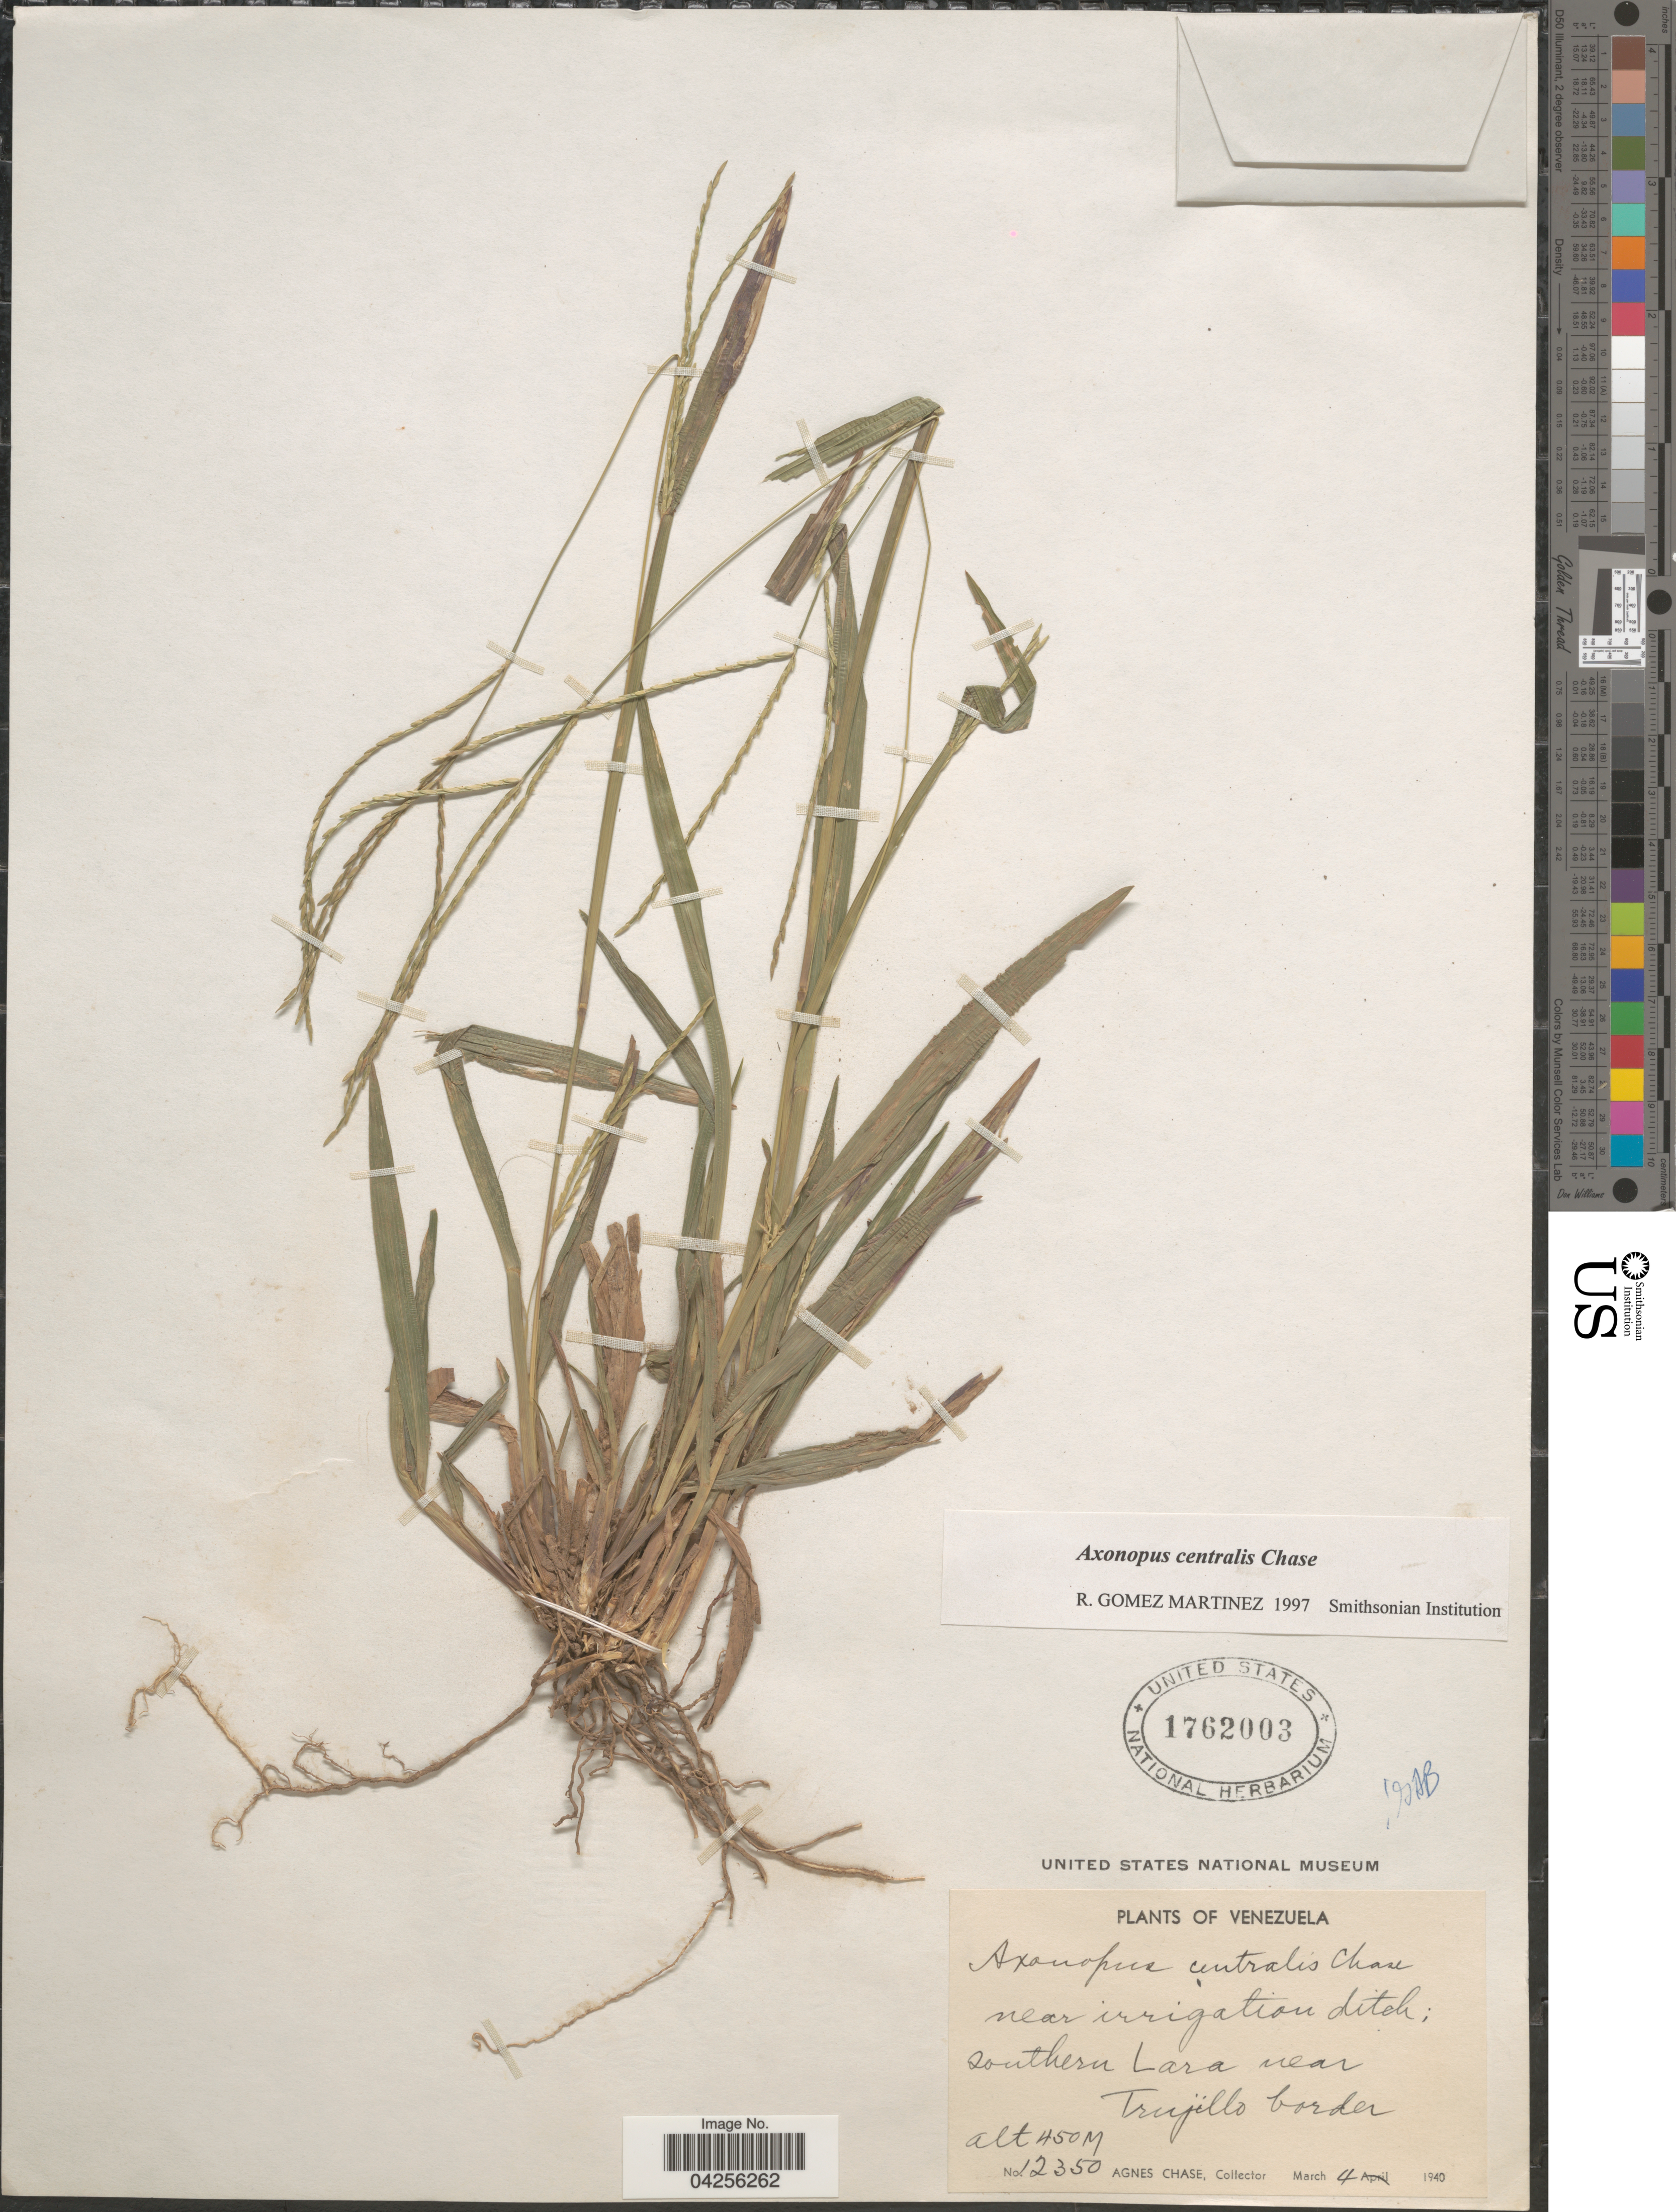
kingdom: Plantae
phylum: Tracheophyta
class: Liliopsida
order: Poales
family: Poaceae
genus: Axonopus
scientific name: Axonopus centralis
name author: Chase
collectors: A. Chase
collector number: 12350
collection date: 1940-03-04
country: Venezuela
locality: Southern Lara near Trujillo border.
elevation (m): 450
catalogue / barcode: US 1762003